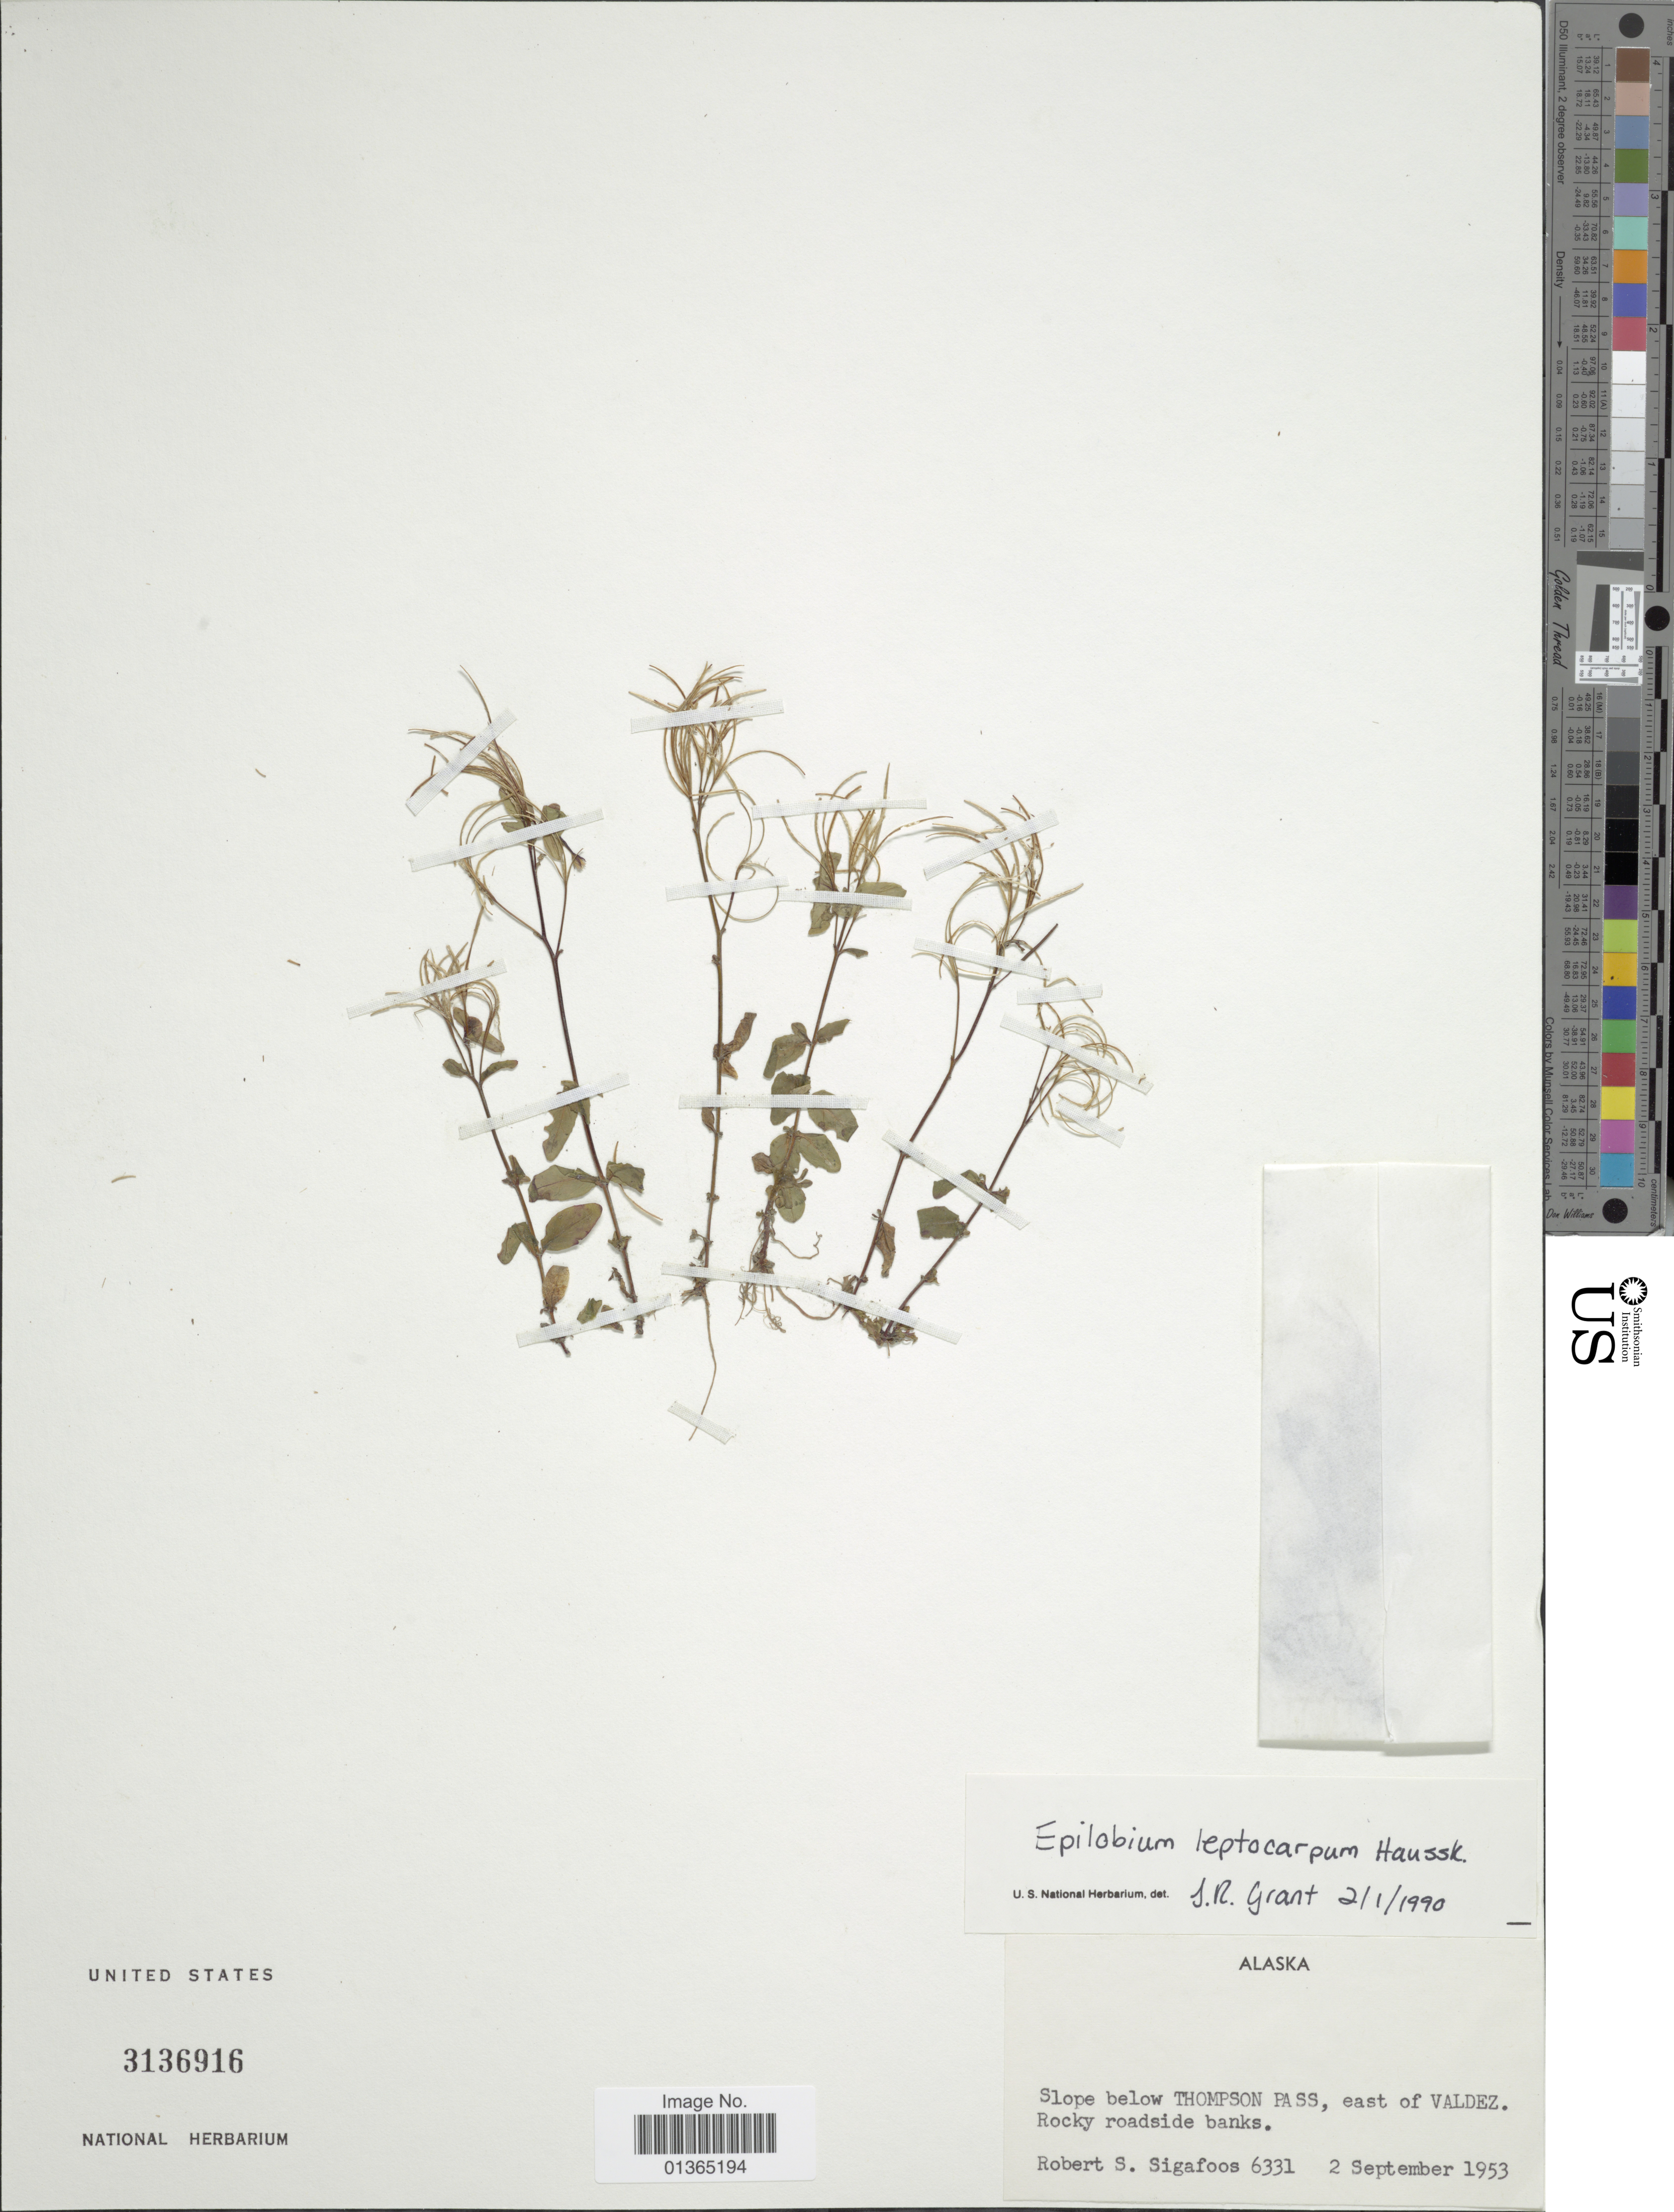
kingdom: Plantae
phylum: Tracheophyta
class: Magnoliopsida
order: Myrtales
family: Onagraceae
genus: Epilobium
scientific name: Epilobium leptocarpum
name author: Hausskn.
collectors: R. Sigafoos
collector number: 6331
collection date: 1953-09-02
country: United States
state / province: Alaska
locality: Slope below Thompson Pass, east of Valdez.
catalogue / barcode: US 3136916